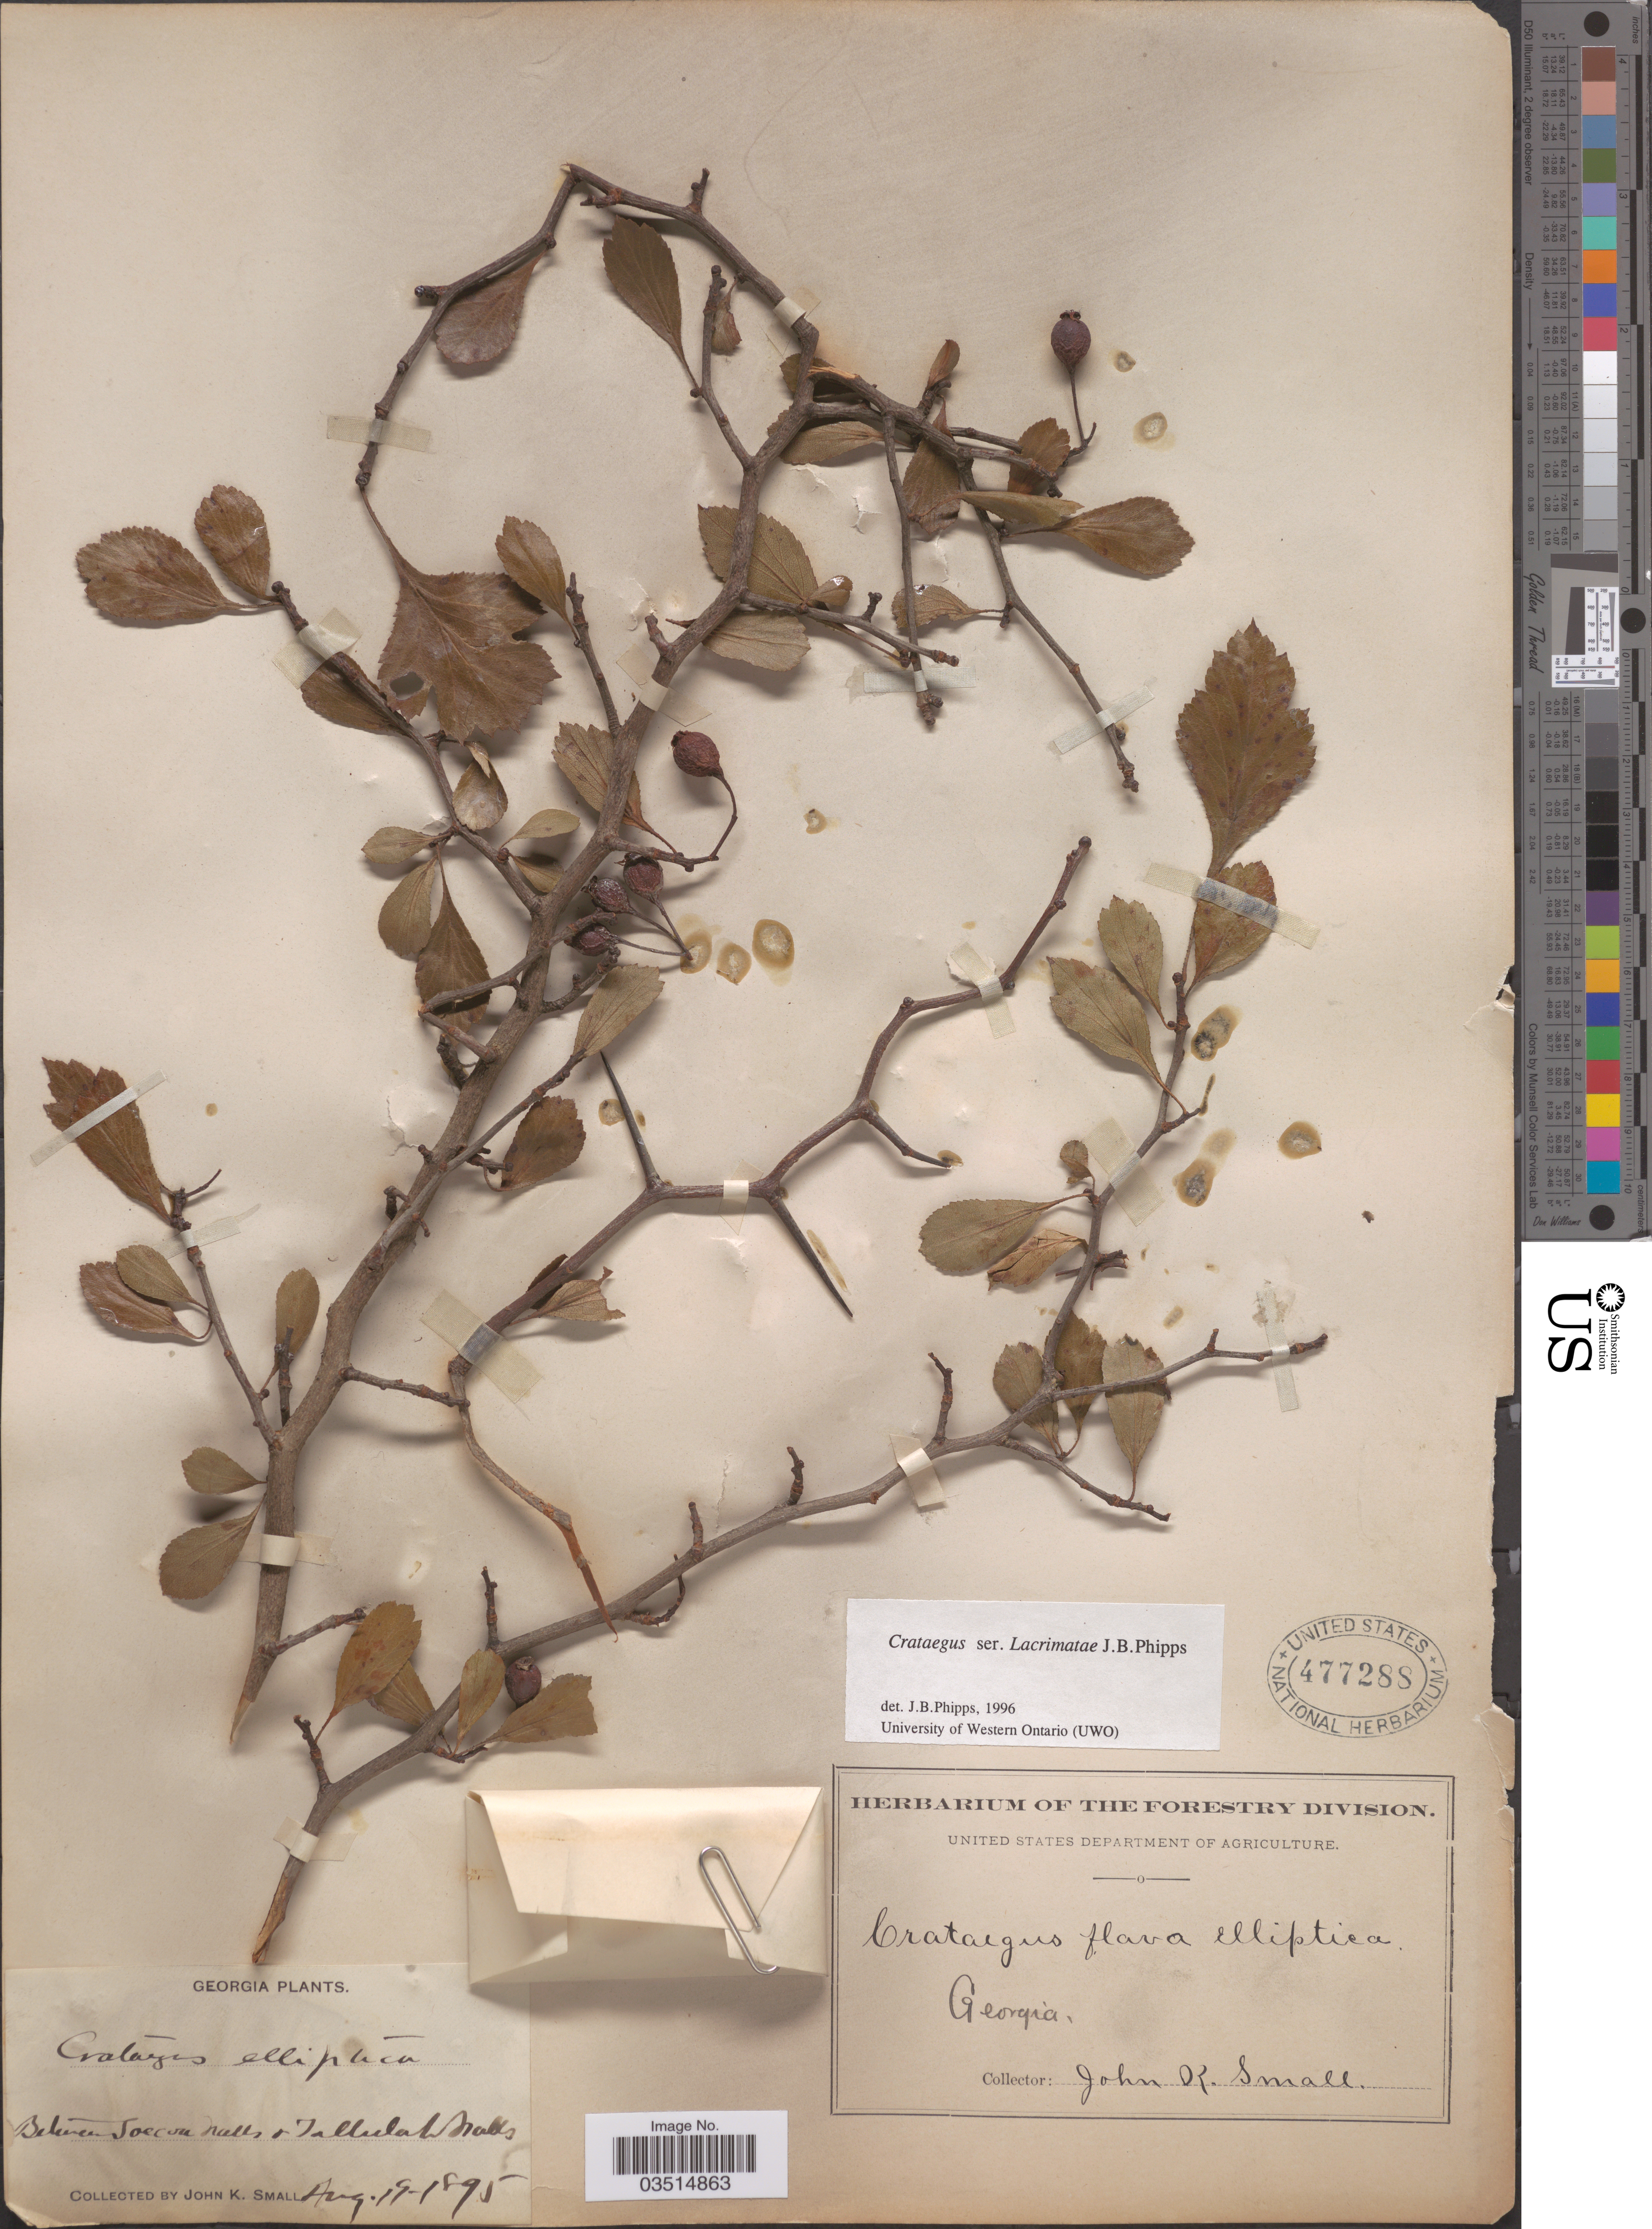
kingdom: Plantae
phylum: Tracheophyta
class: Magnoliopsida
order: Rosales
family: Rosaceae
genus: Crataegus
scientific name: Crataegus flava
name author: Aiton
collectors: J. K. Small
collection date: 1895-08-19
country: United States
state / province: Georgia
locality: Below Toccoa falls & Tallulah falls.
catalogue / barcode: US 477288